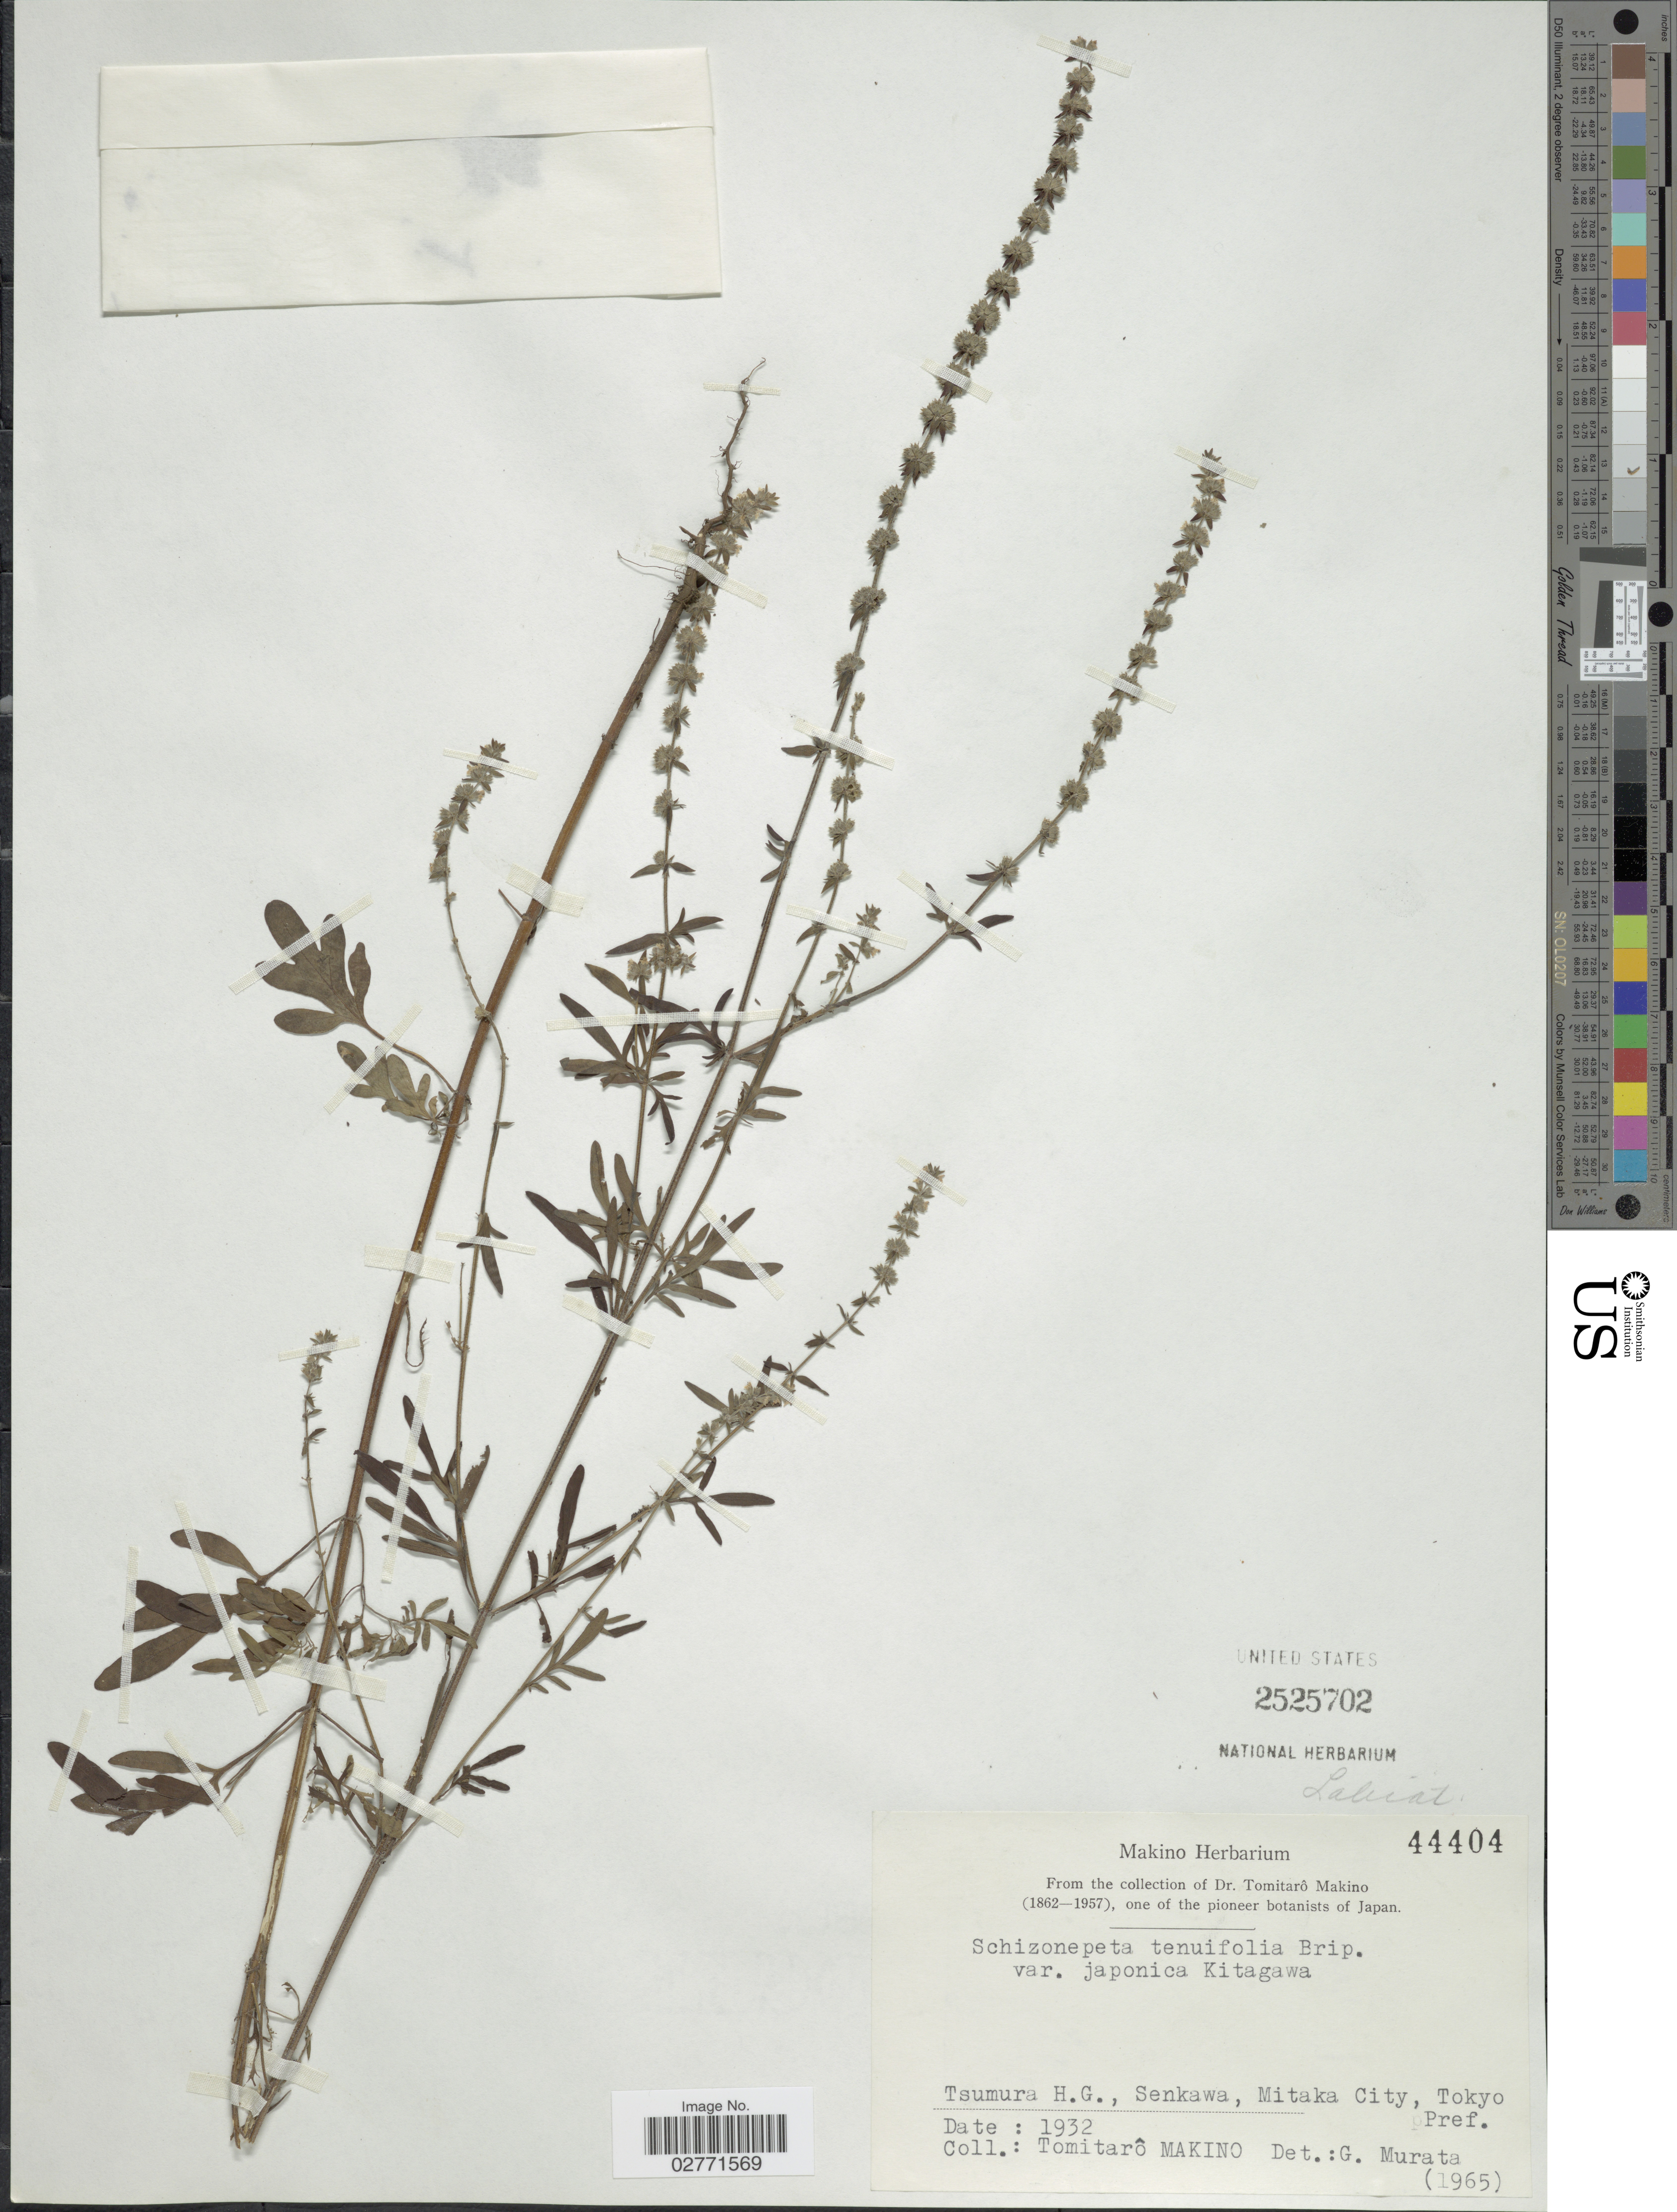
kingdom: Plantae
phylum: Tracheophyta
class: Magnoliopsida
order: Lamiales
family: Lamiaceae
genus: Schizonepeta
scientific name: Schizonepeta tenuifolia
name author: Briq.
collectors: T. Makino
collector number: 44404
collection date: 1932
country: Japan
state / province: Tokyo, Federal City of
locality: Tsumura H.G., Senkawa, Mitaka City, Tokyo Pref.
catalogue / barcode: US 2525702